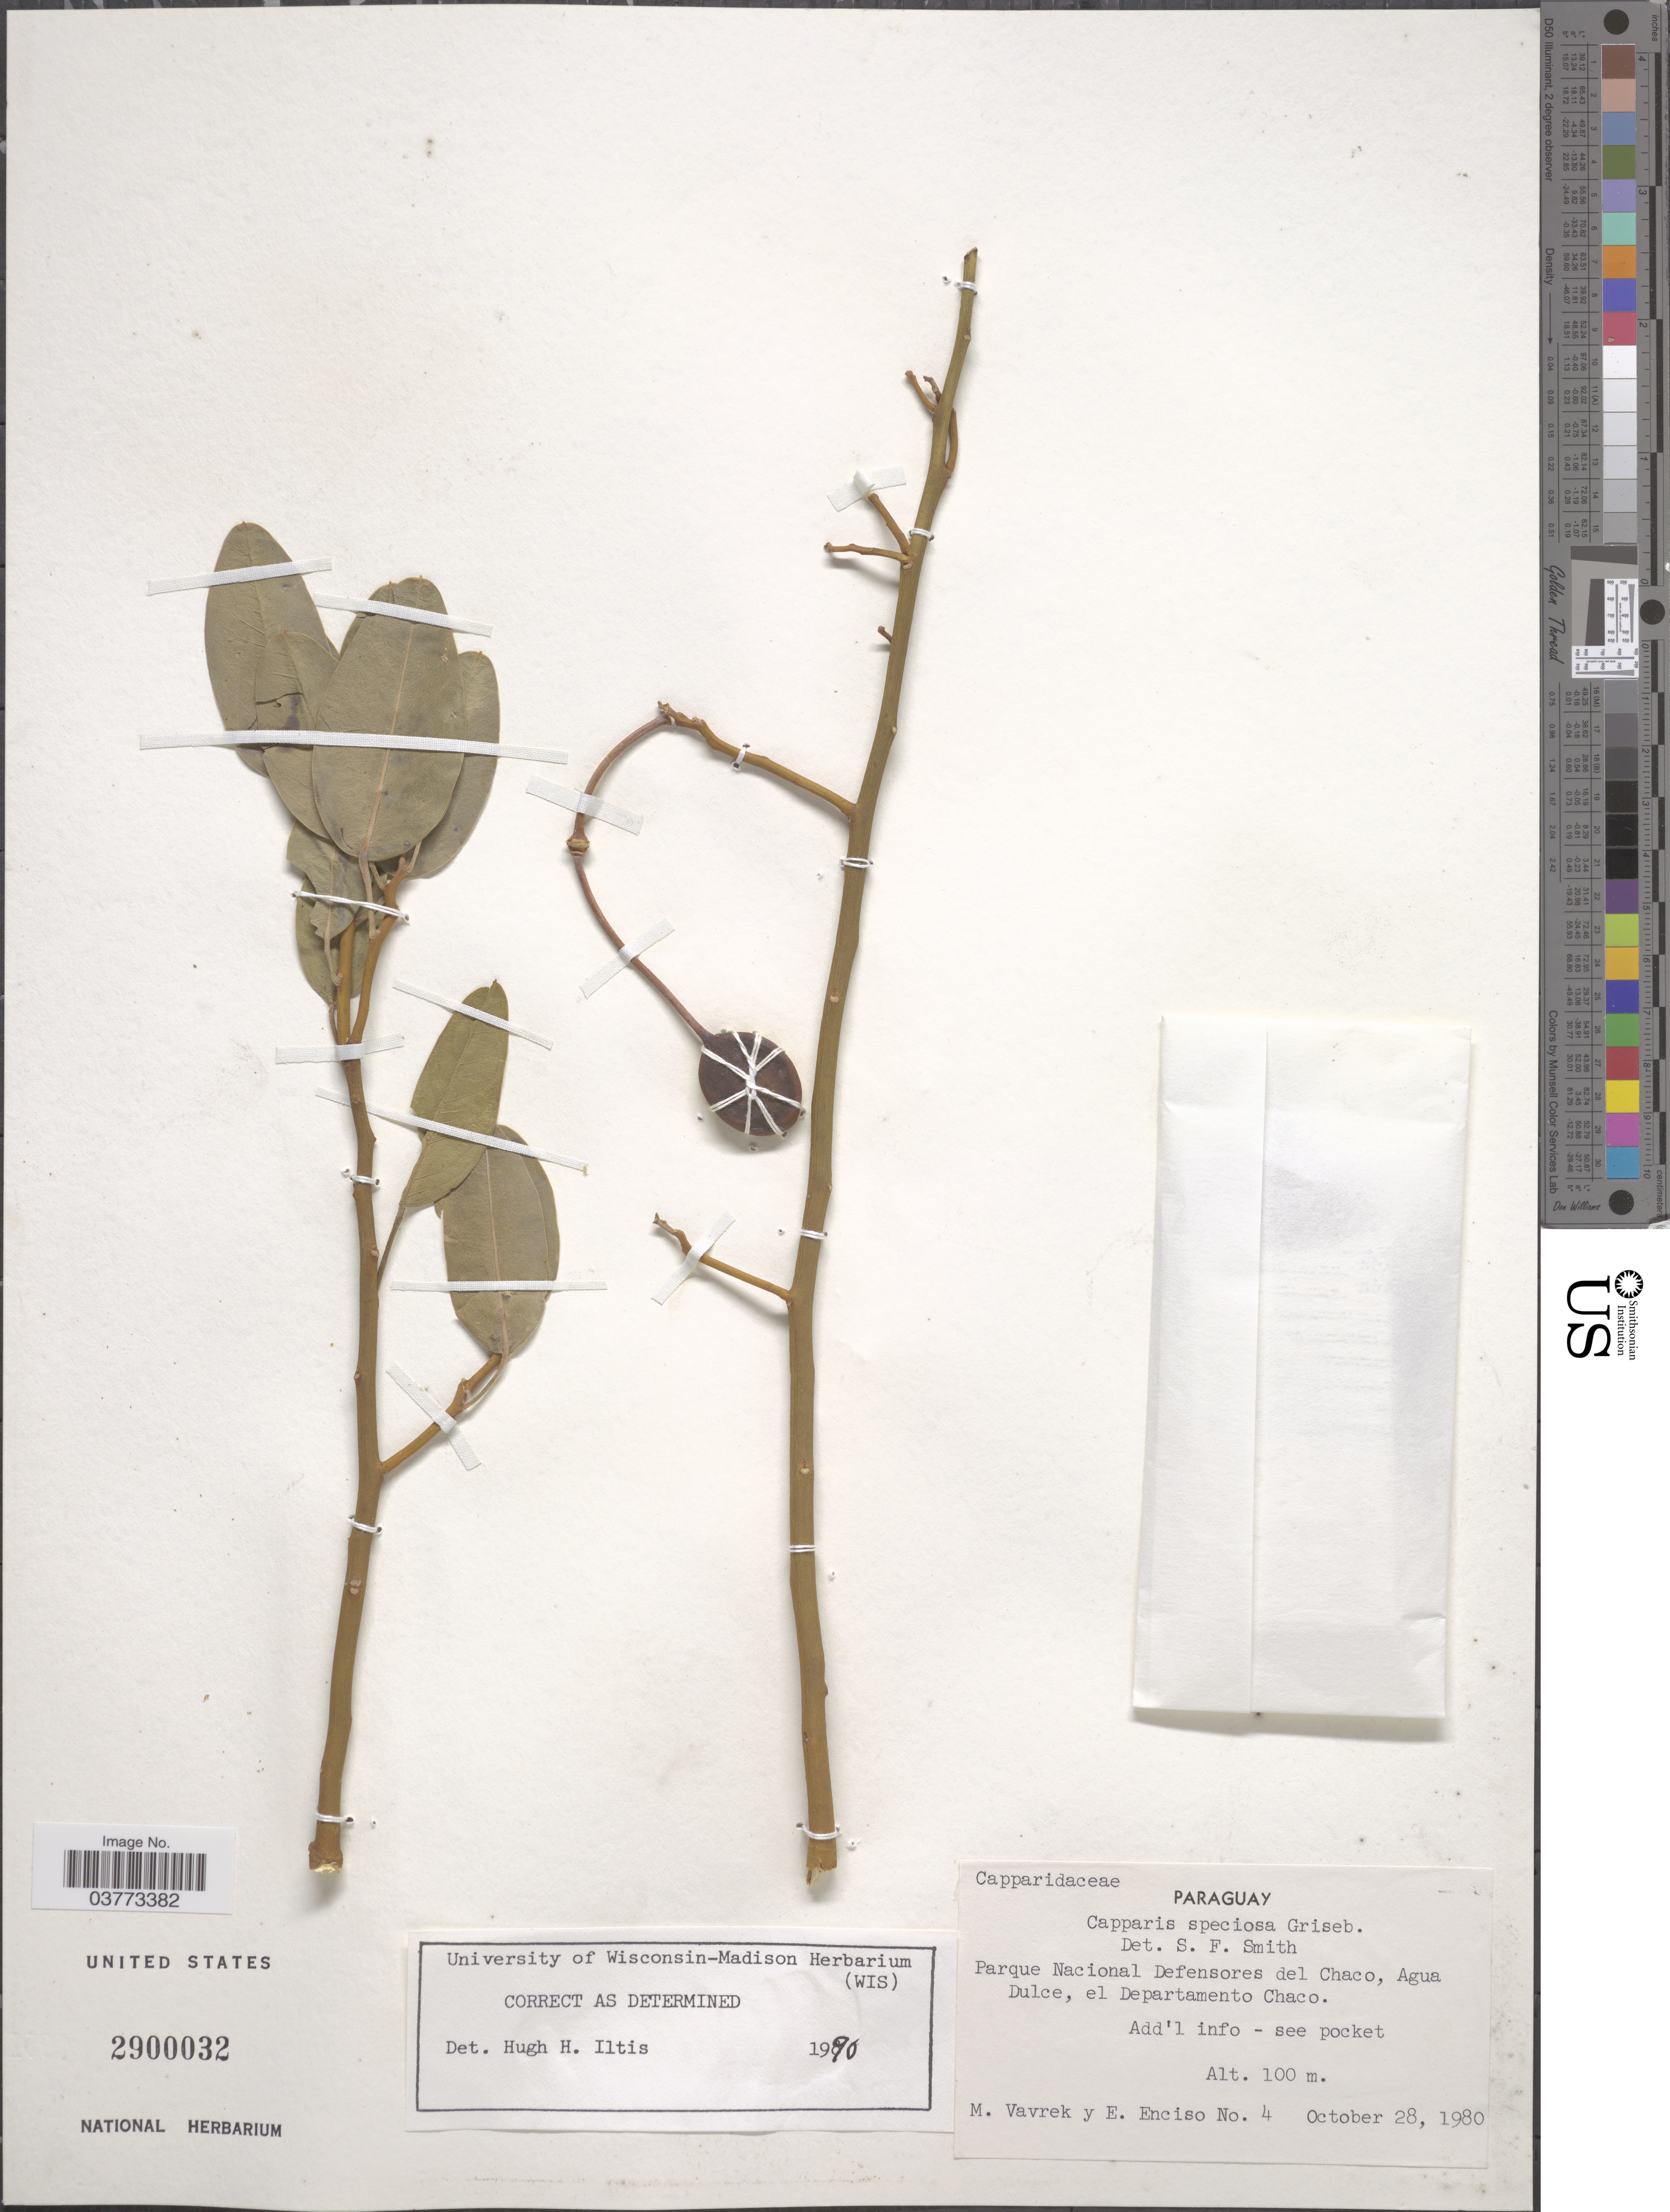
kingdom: Plantae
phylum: Tracheophyta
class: Magnoliopsida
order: Brassicales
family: Capparaceae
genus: Anisocapparis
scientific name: Anisocapparis speciosa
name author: (Griseb.) Cornejo & Iltis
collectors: M. Vavrek & E. Enciso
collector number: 4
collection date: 1980-10-28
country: Paraguay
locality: Parque Nacional Defensores del Chaco, Agua Dulce, el Departamento Chaco.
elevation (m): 100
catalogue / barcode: US 2900032